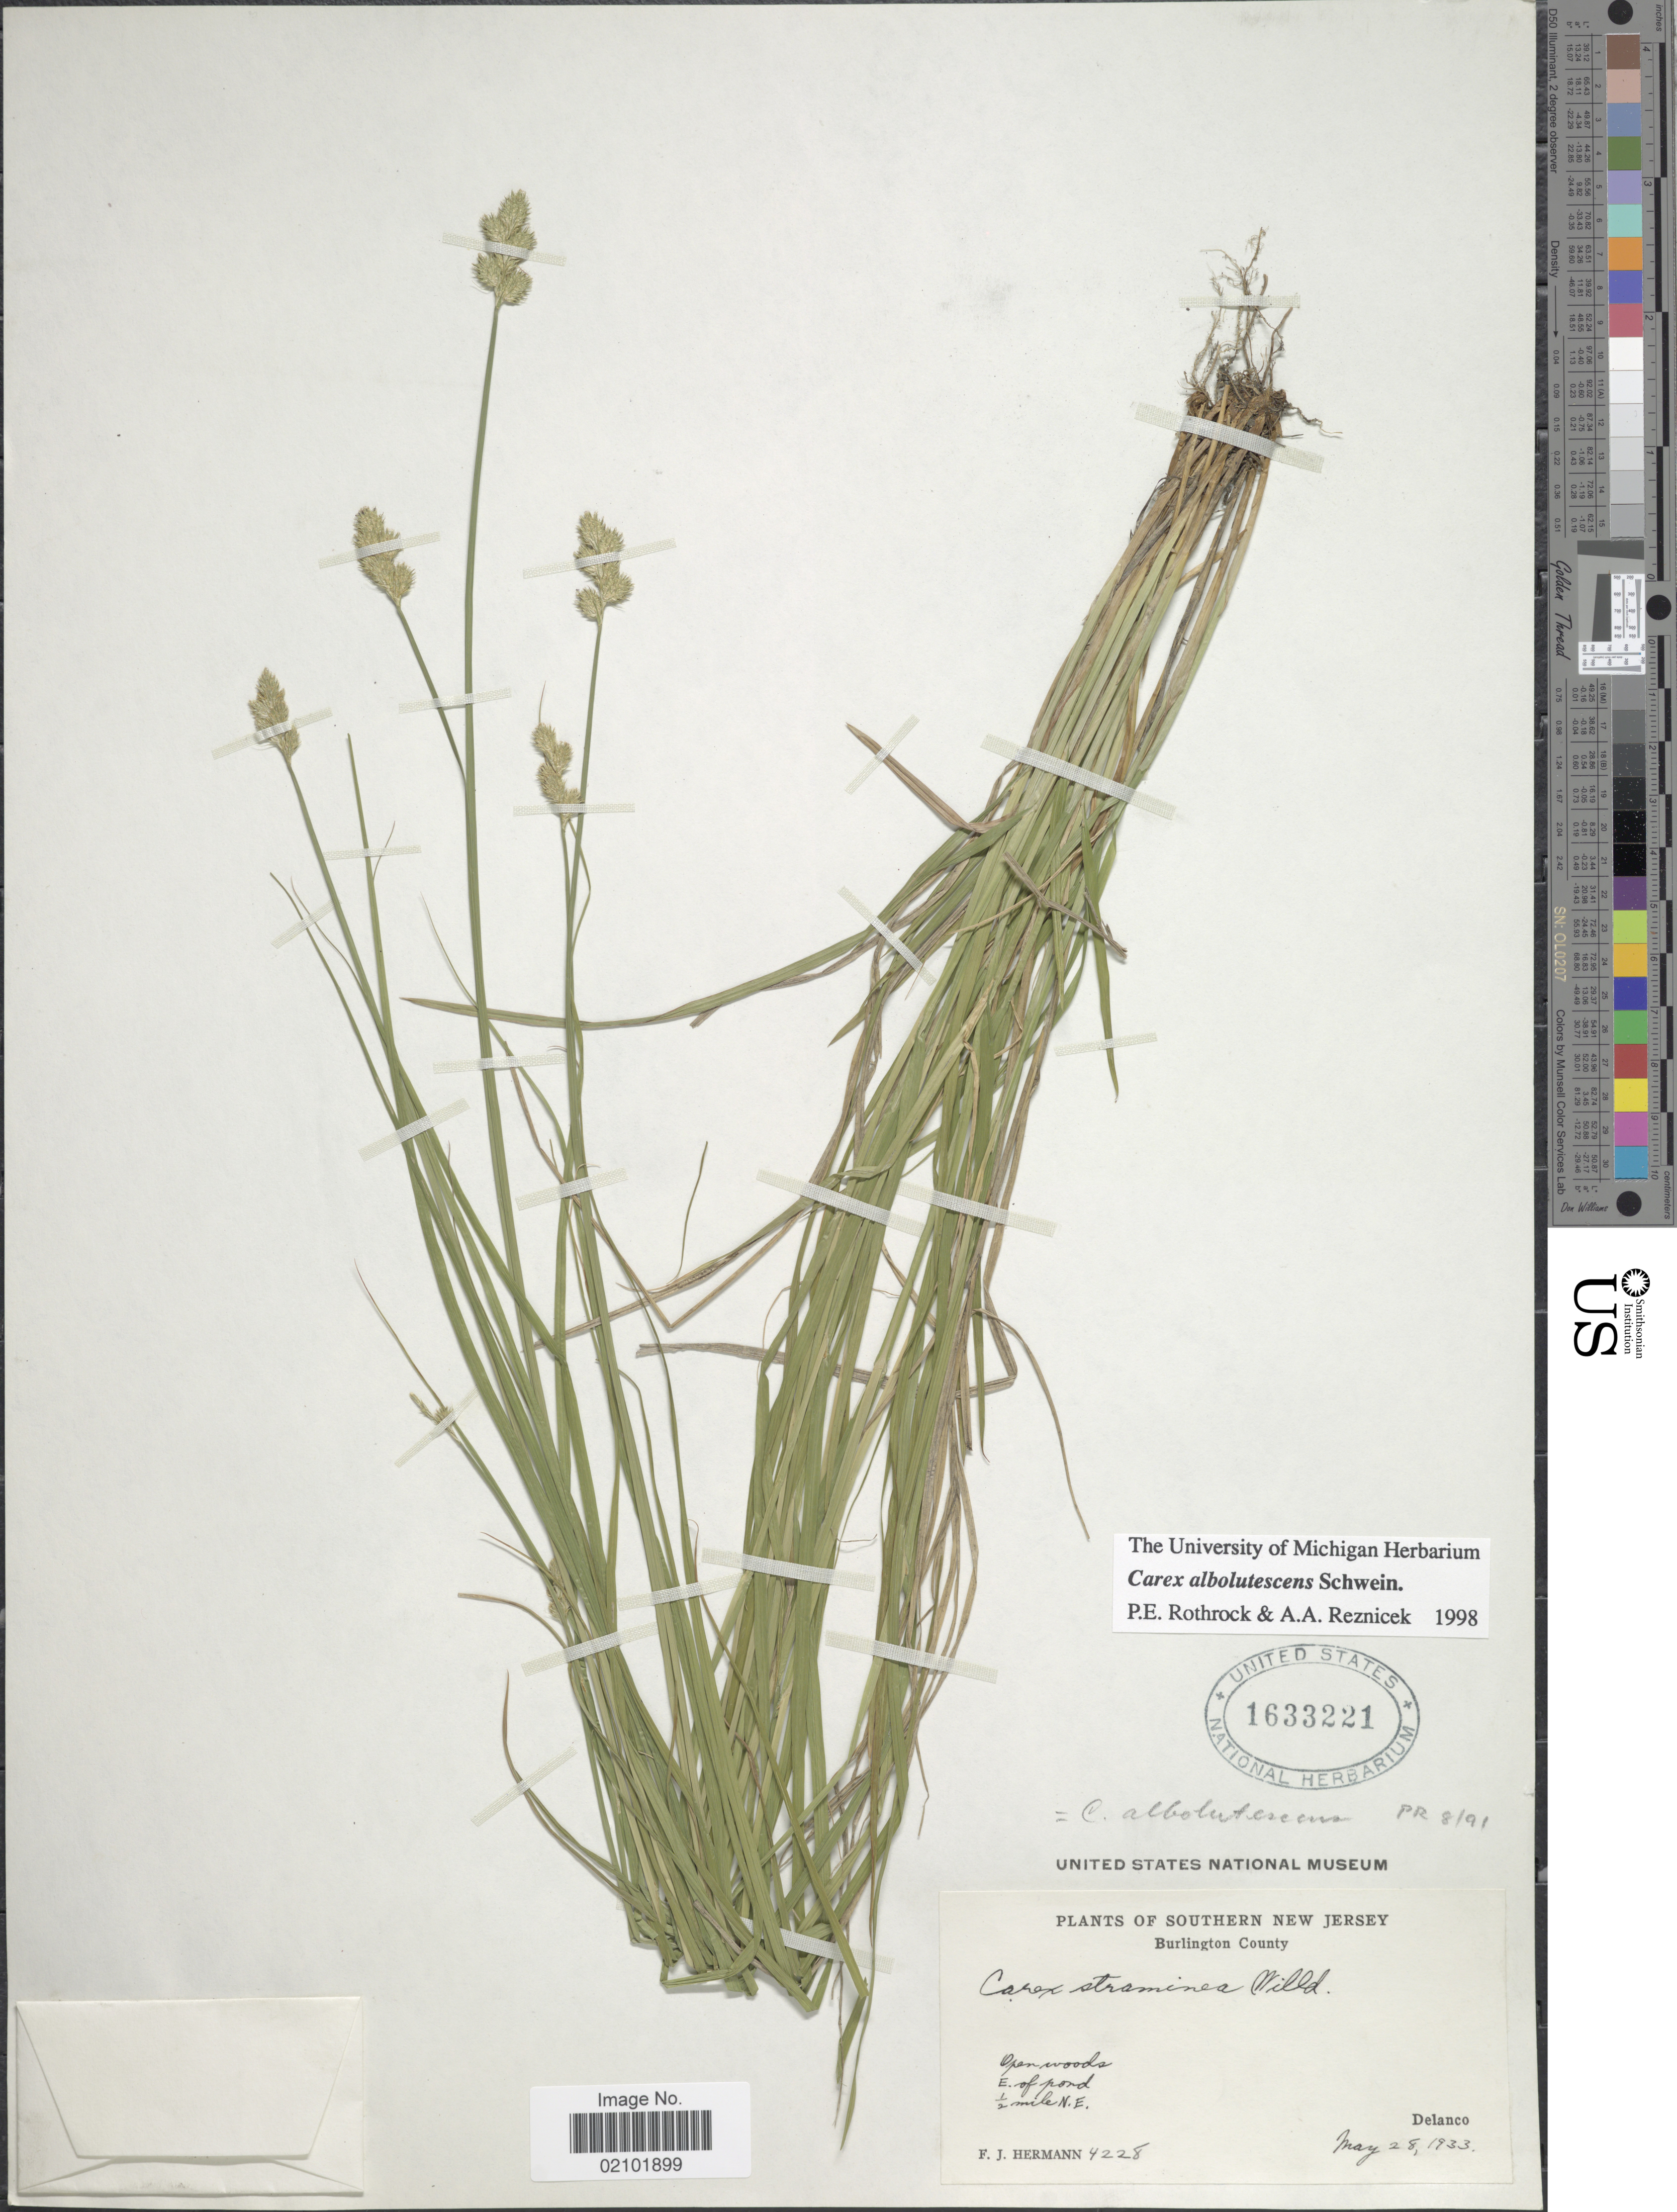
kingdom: Plantae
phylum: Tracheophyta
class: Liliopsida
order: Poales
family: Cyperaceae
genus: Carex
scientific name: Carex albolutescens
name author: Schwein.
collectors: F. J. Hermann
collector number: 4228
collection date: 1933-05-28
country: United States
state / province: New Jersey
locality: Southern New Jersey. E. of pond. ½ mile N.E. Burlington County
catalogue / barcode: US 1633221